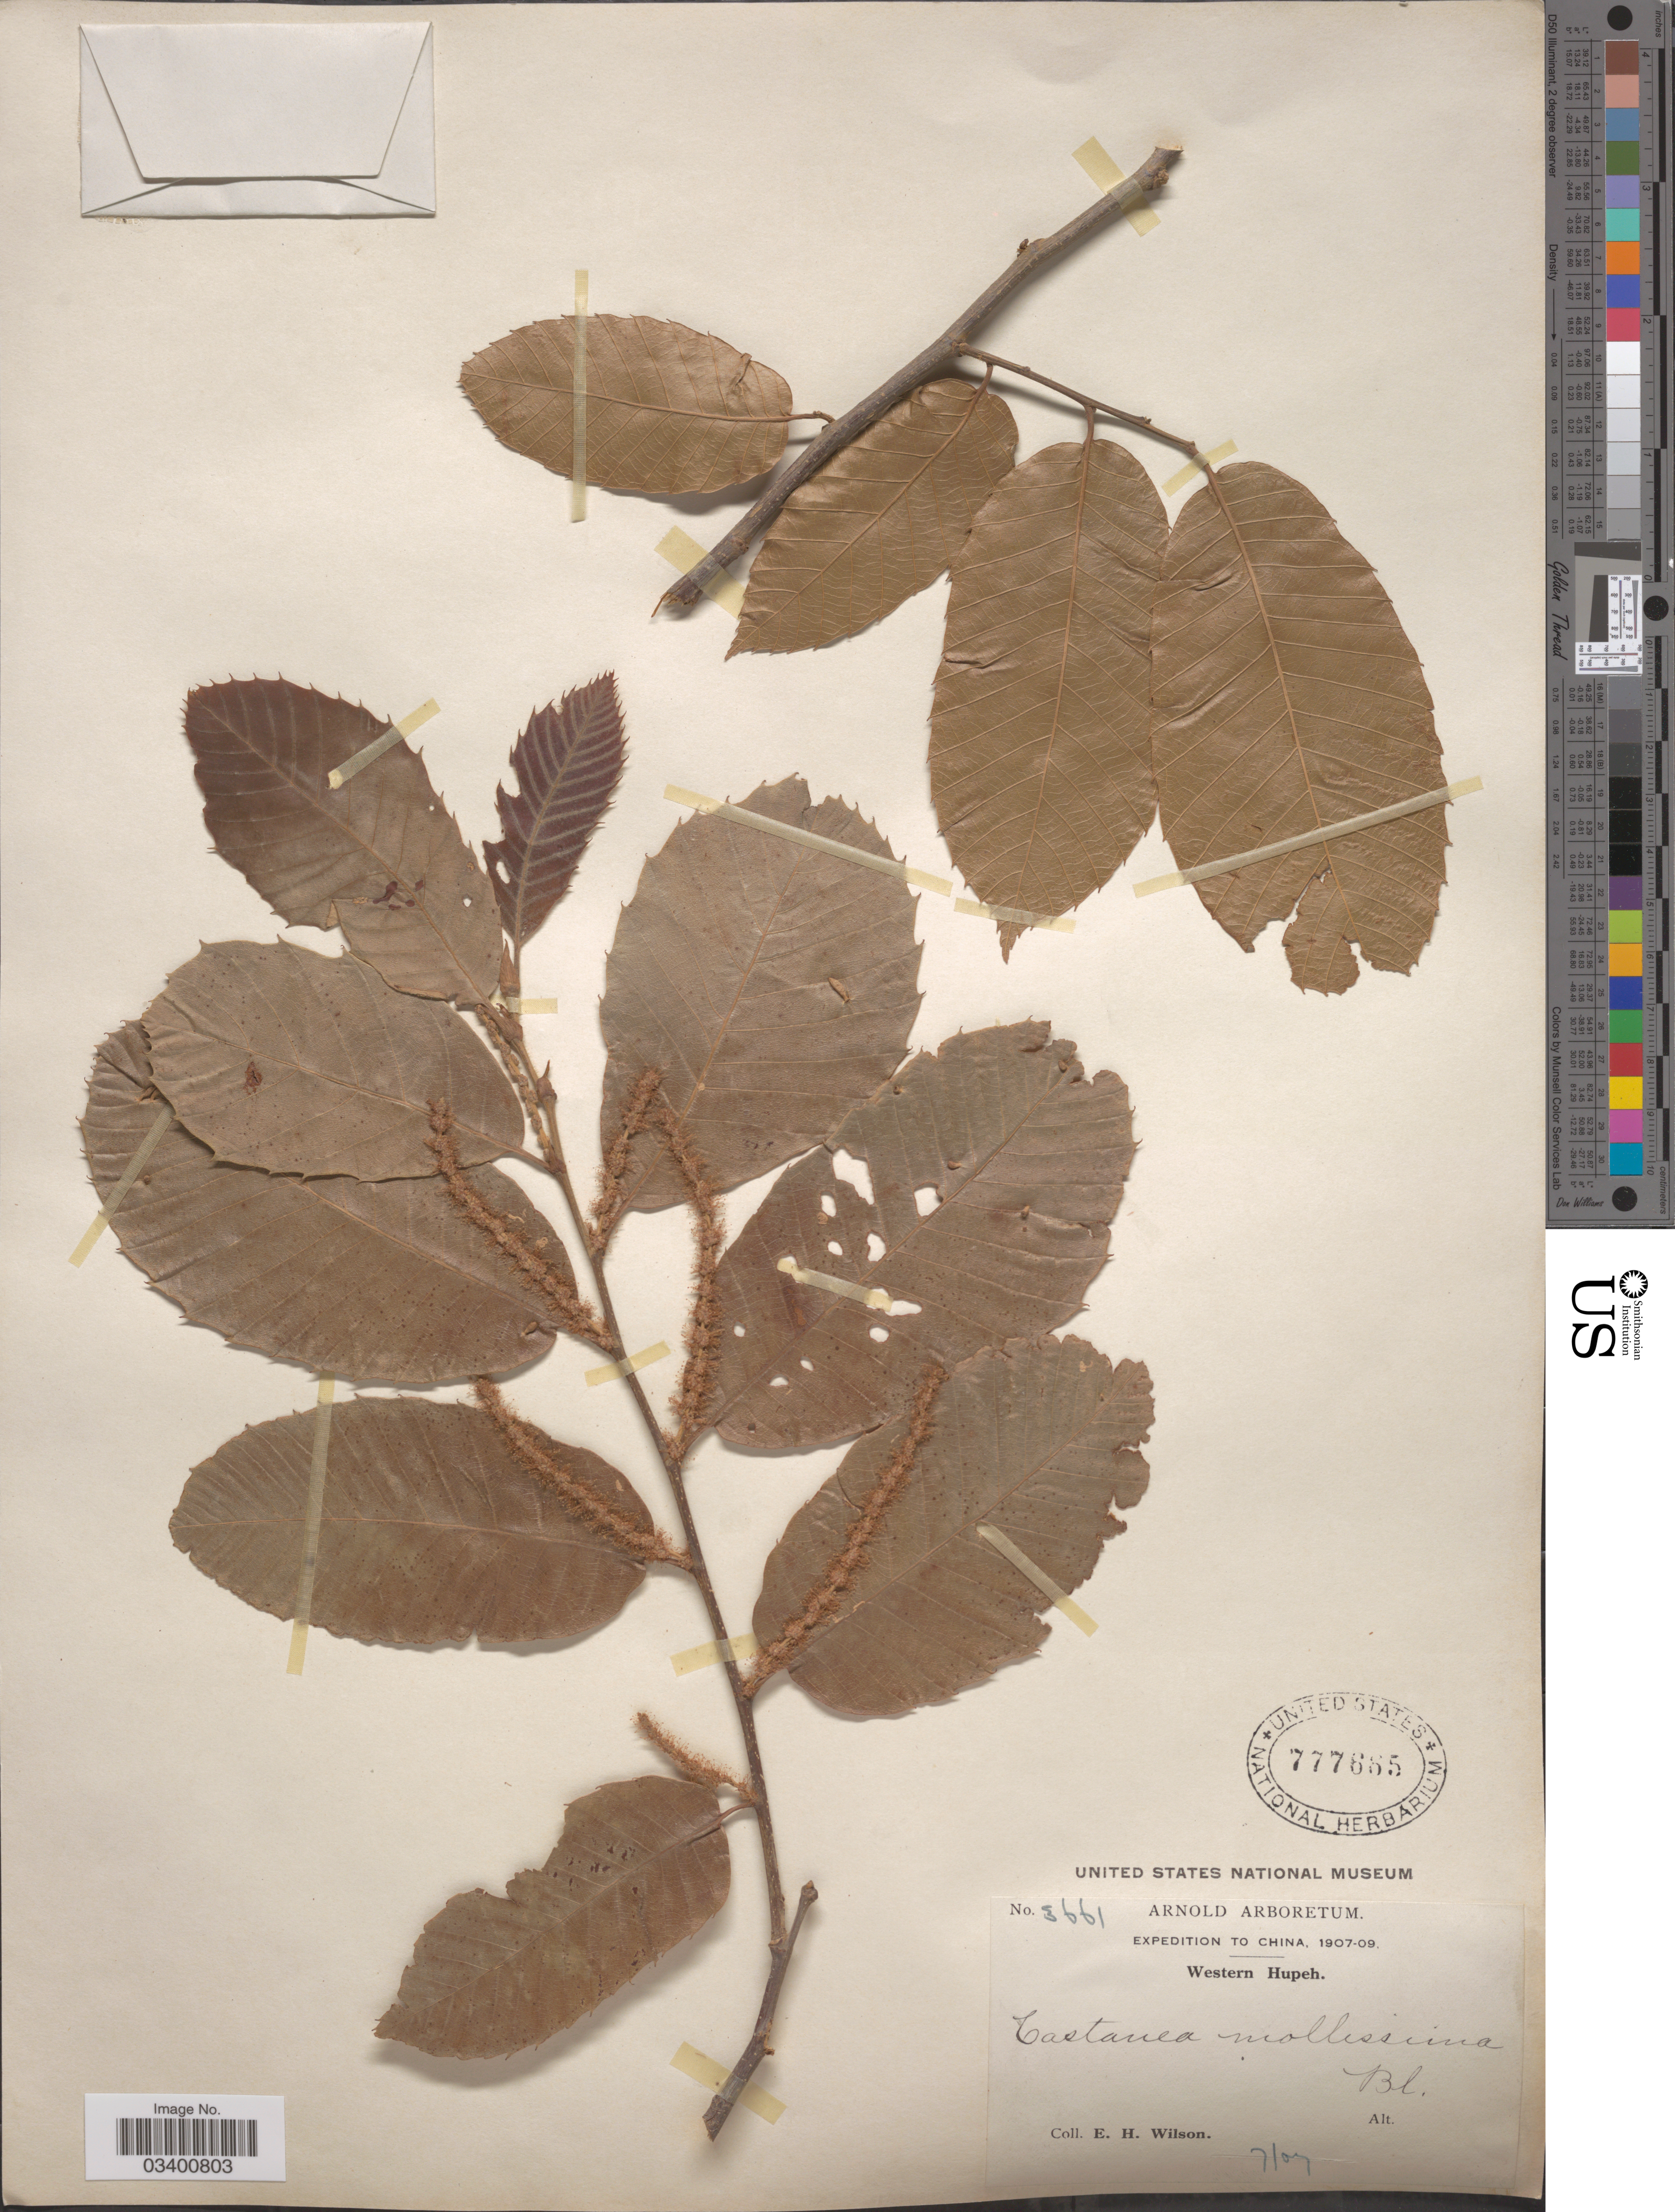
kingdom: Plantae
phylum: Tracheophyta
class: Magnoliopsida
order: Fagales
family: Fagaceae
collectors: E. Wilson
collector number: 3661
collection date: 1907-07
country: China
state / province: Hubei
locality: Western Hupeh.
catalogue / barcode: US 777665